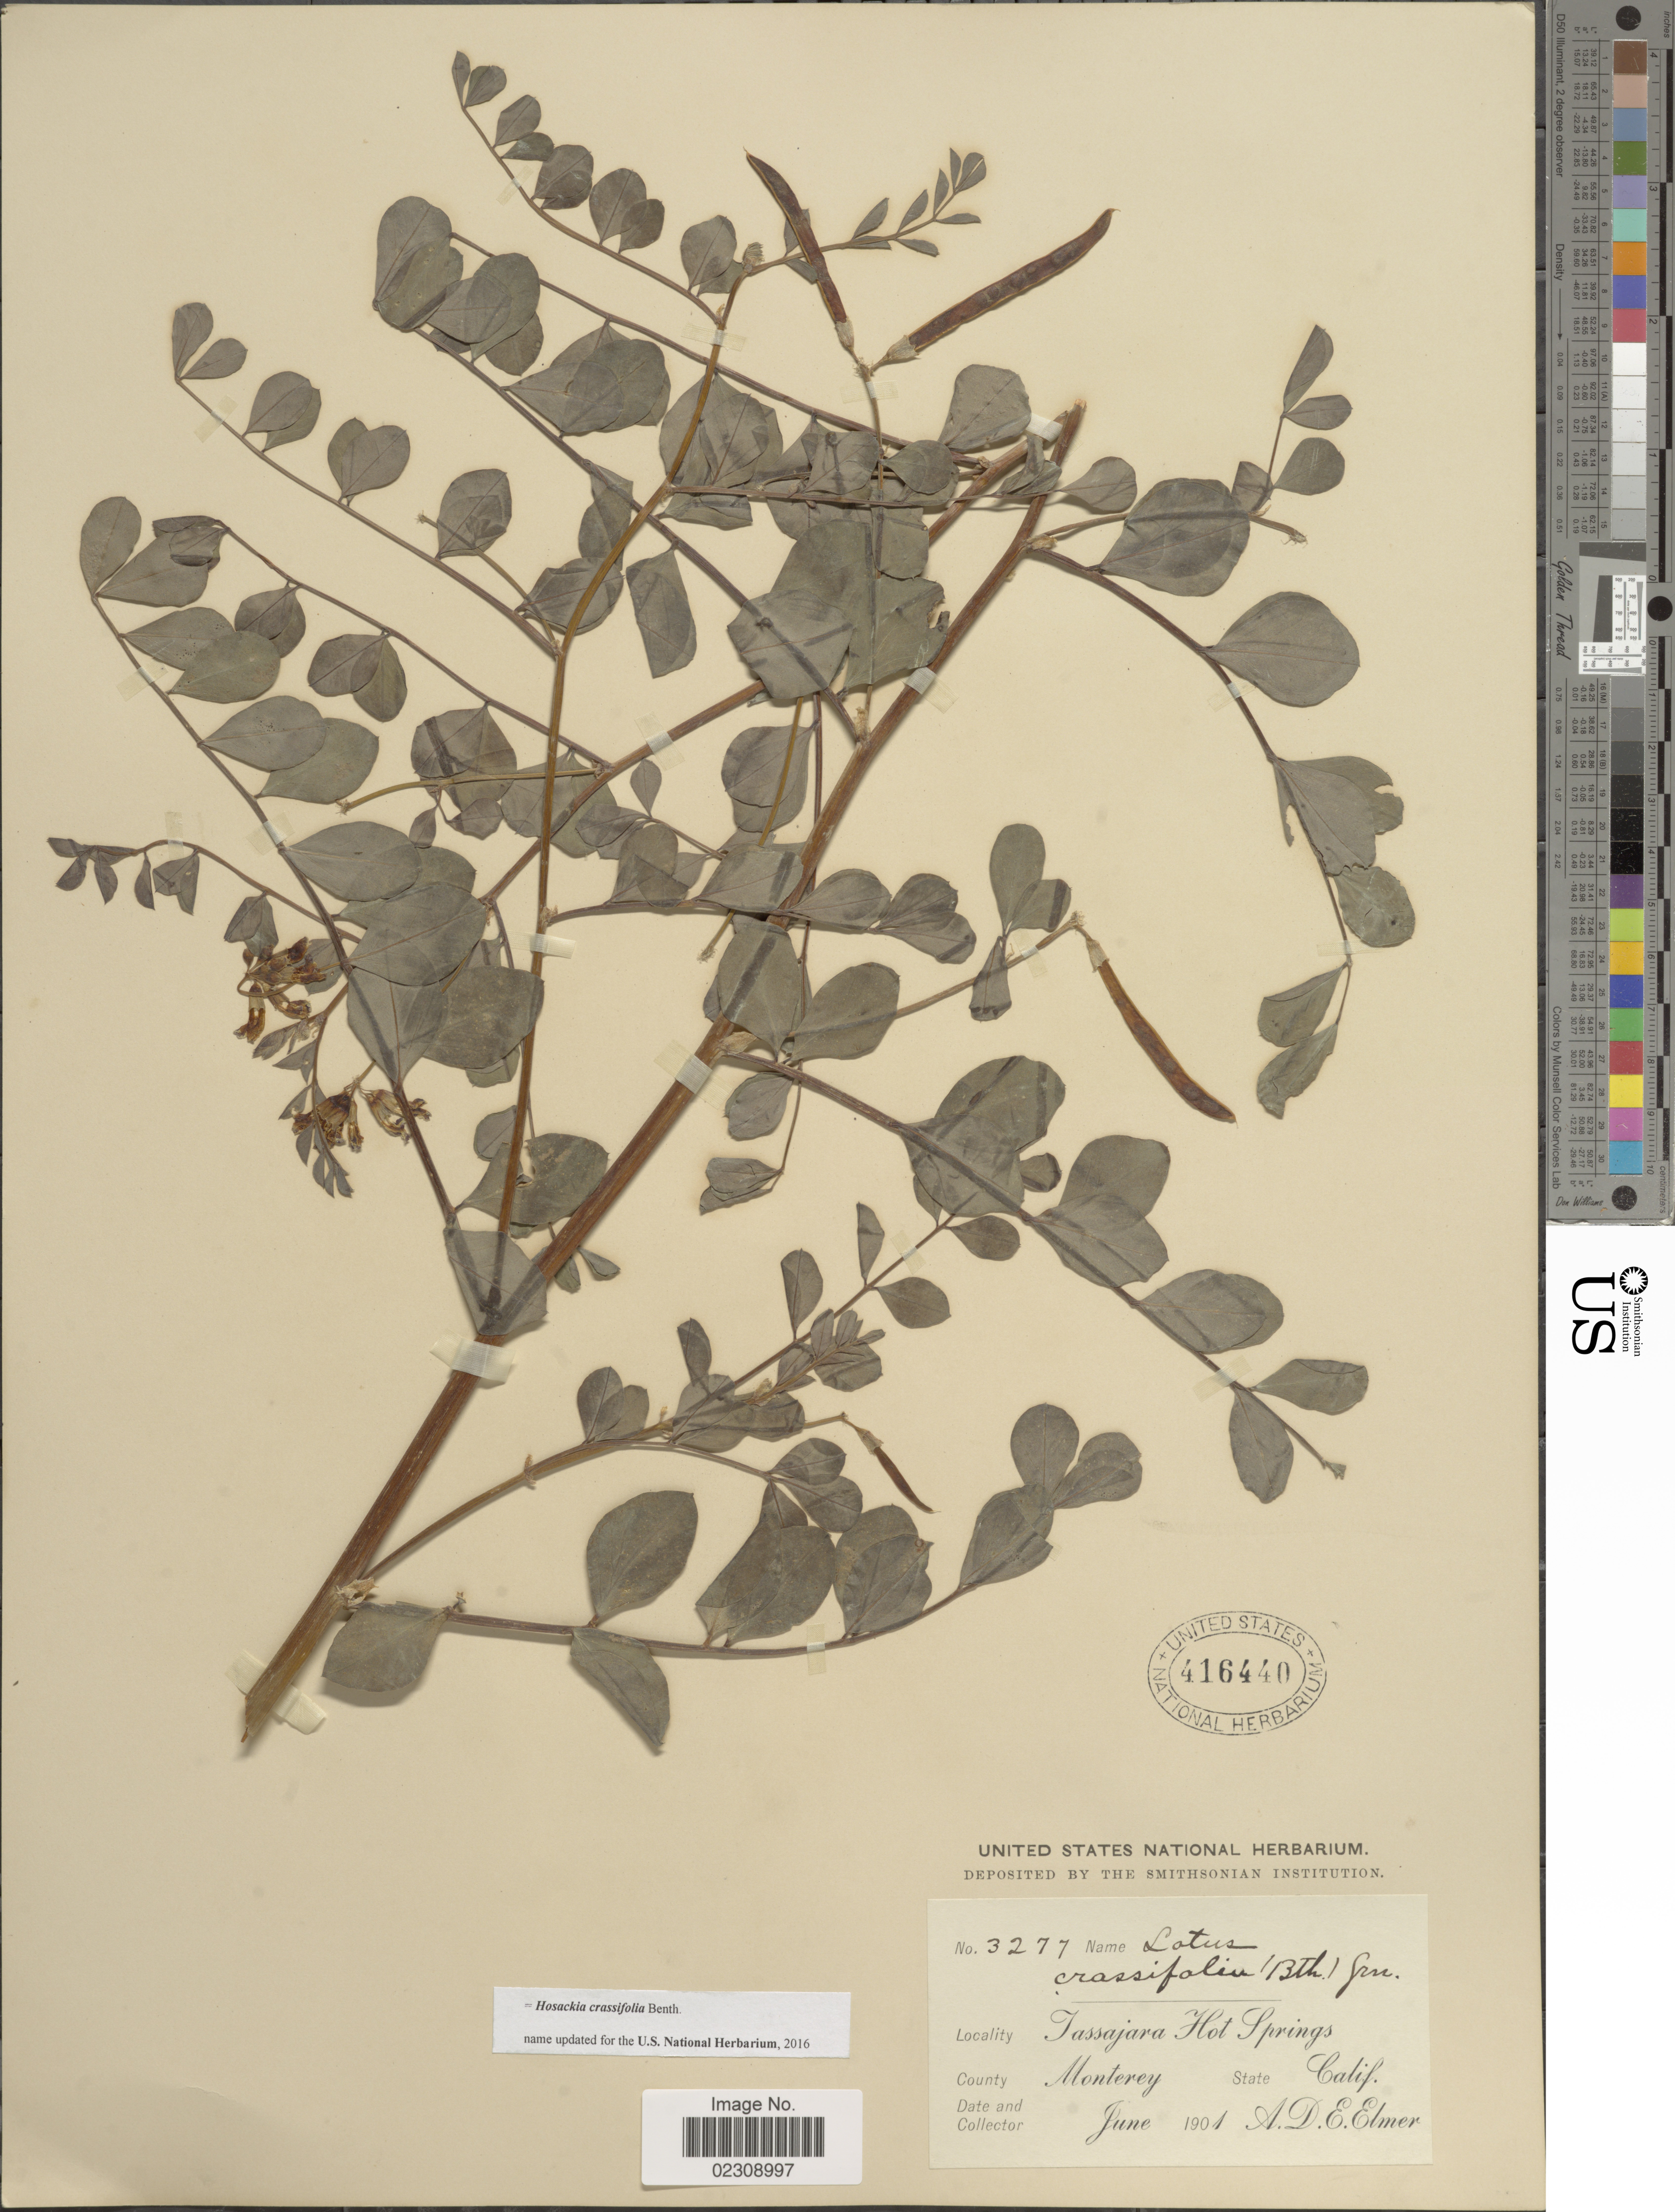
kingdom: Plantae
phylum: Tracheophyta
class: Magnoliopsida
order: Fabales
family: Fabaceae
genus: Hosackia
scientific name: Hosackia crassifolia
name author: Benth.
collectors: A. D. E. Elmer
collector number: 3277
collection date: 1901-06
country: United States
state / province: California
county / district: Monterey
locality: Tassajara Hot Springs. County Monterey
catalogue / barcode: US 416440